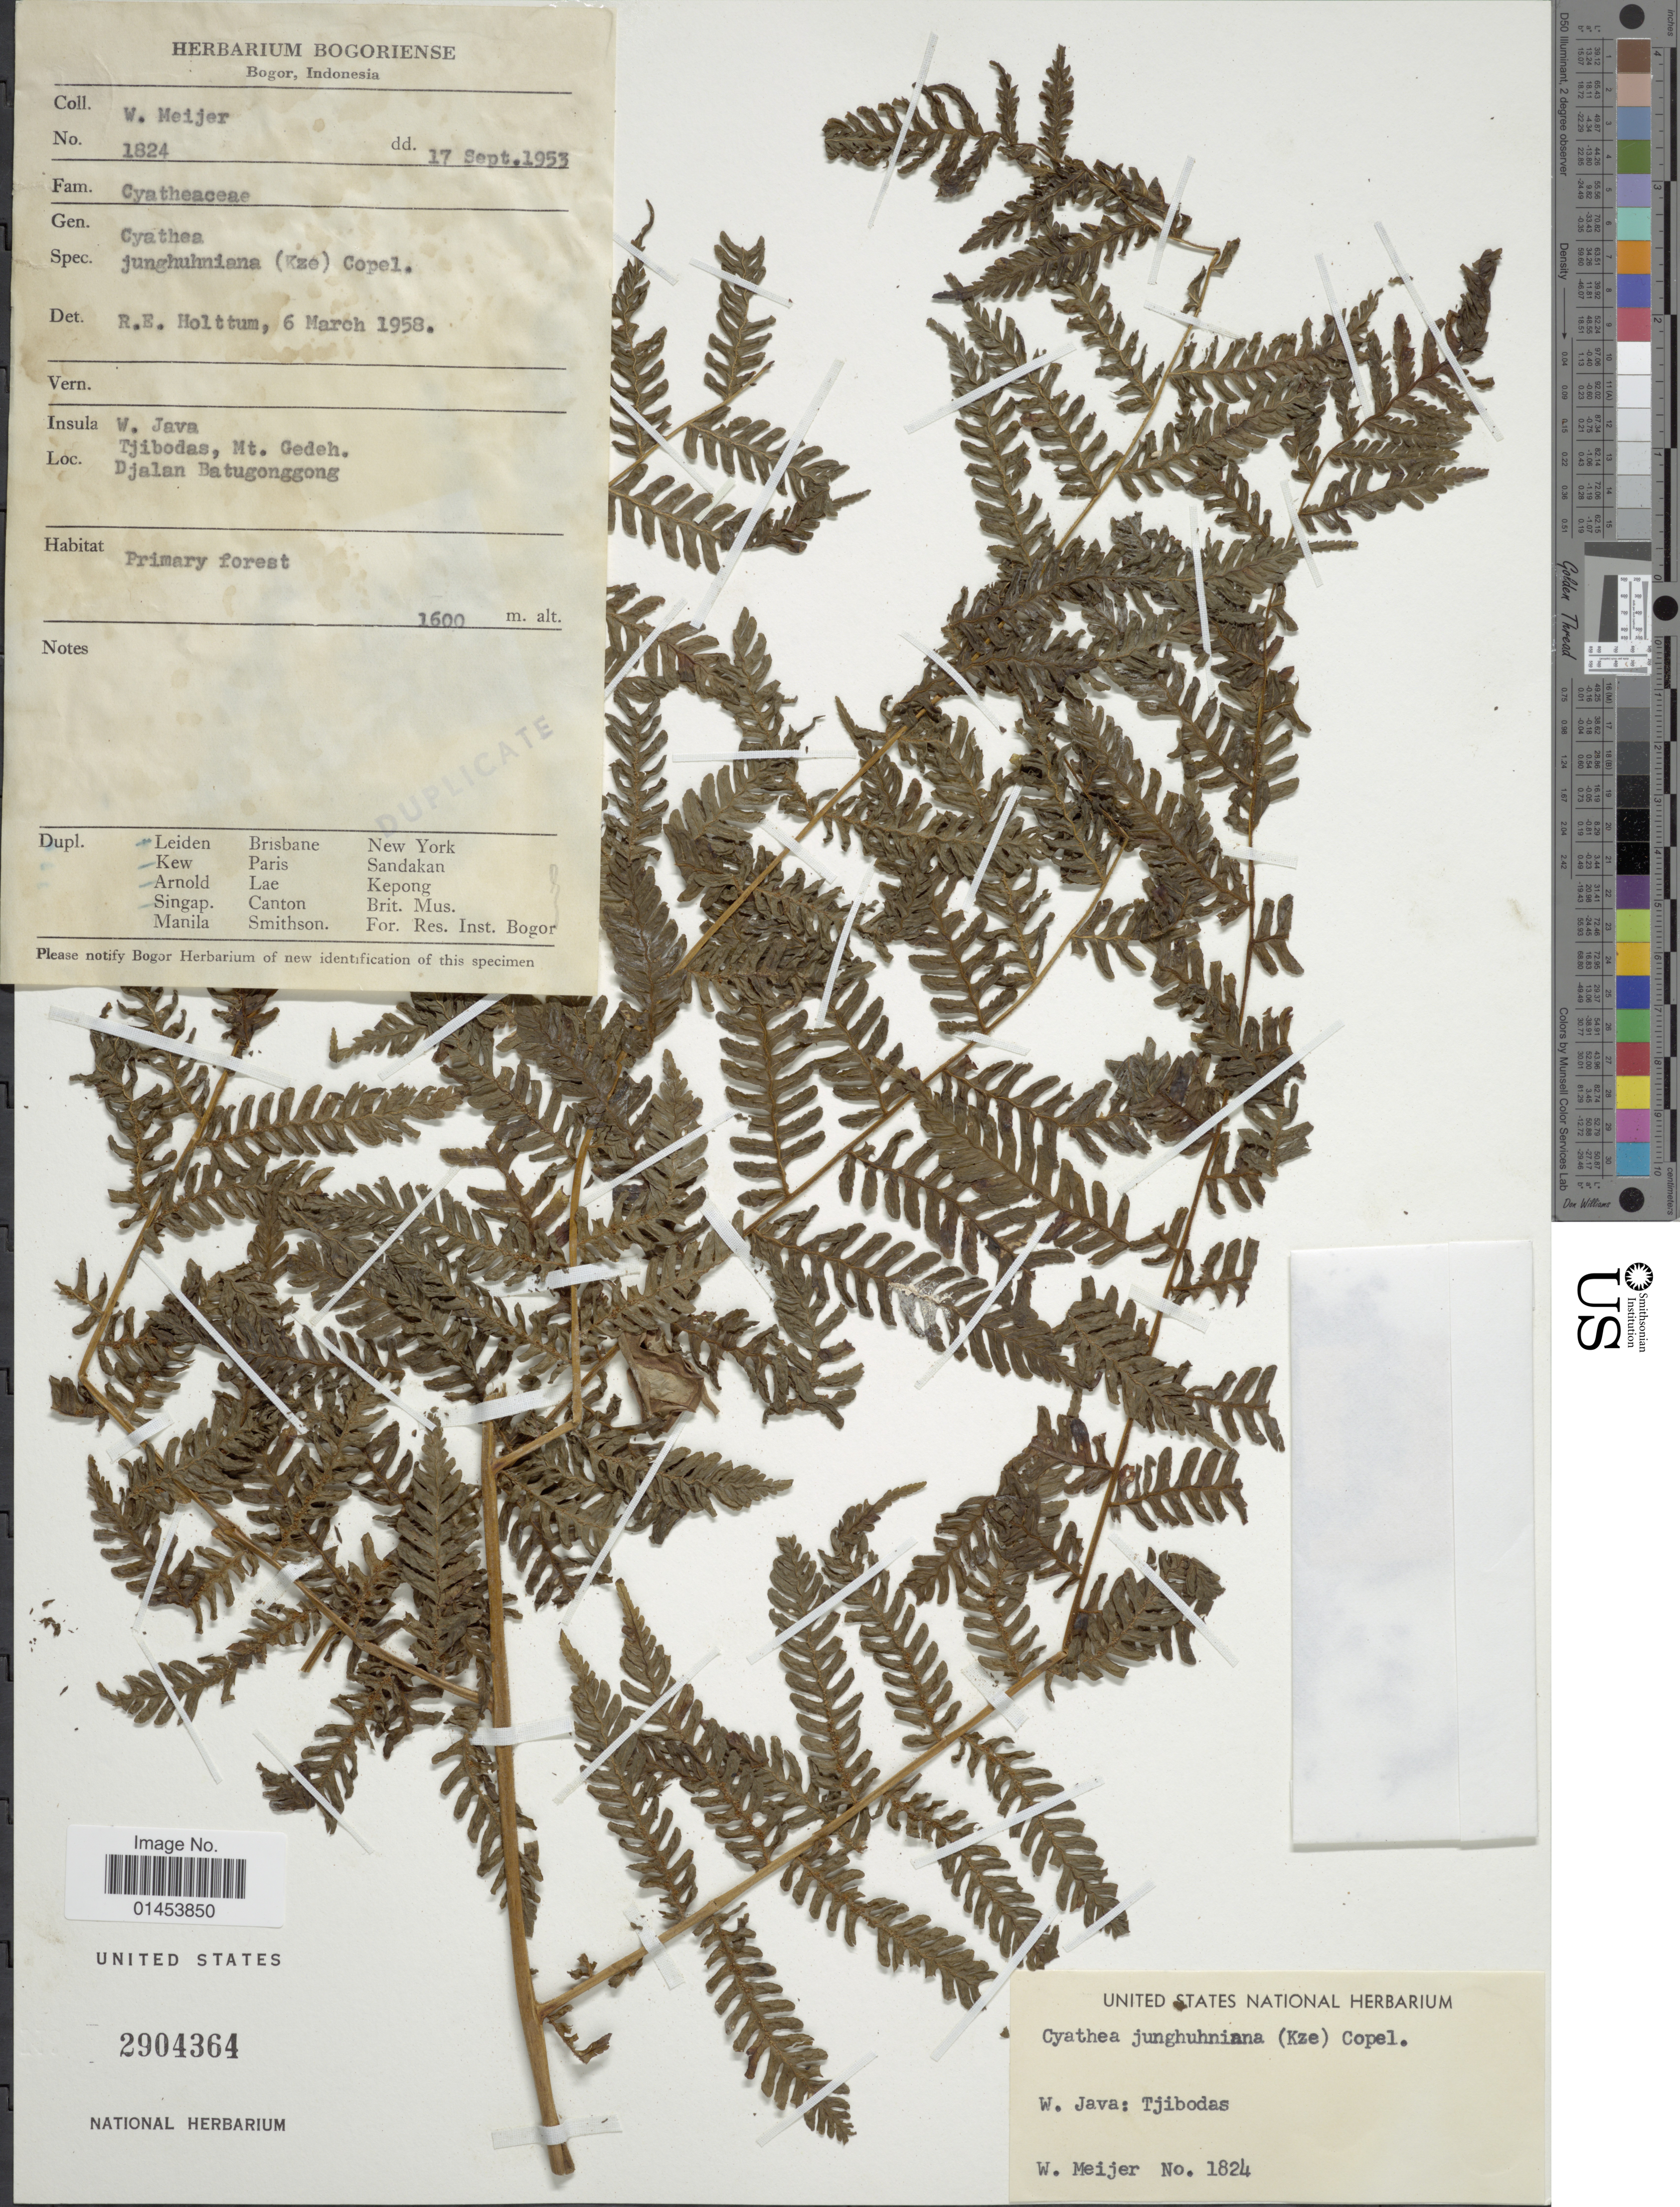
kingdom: Plantae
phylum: Tracheophyta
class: Polypodiopsida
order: Cyatheales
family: Cyatheaceae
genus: Cyathea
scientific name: Cyathea junghuhniana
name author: (Kunze) Copel.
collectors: W. Meijer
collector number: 1824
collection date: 1953-09-17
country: Indonesia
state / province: Java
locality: W. Java, Tjibodas, Mt. Gedeh, Djalan Batugonggong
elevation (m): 1600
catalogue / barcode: US 2904364